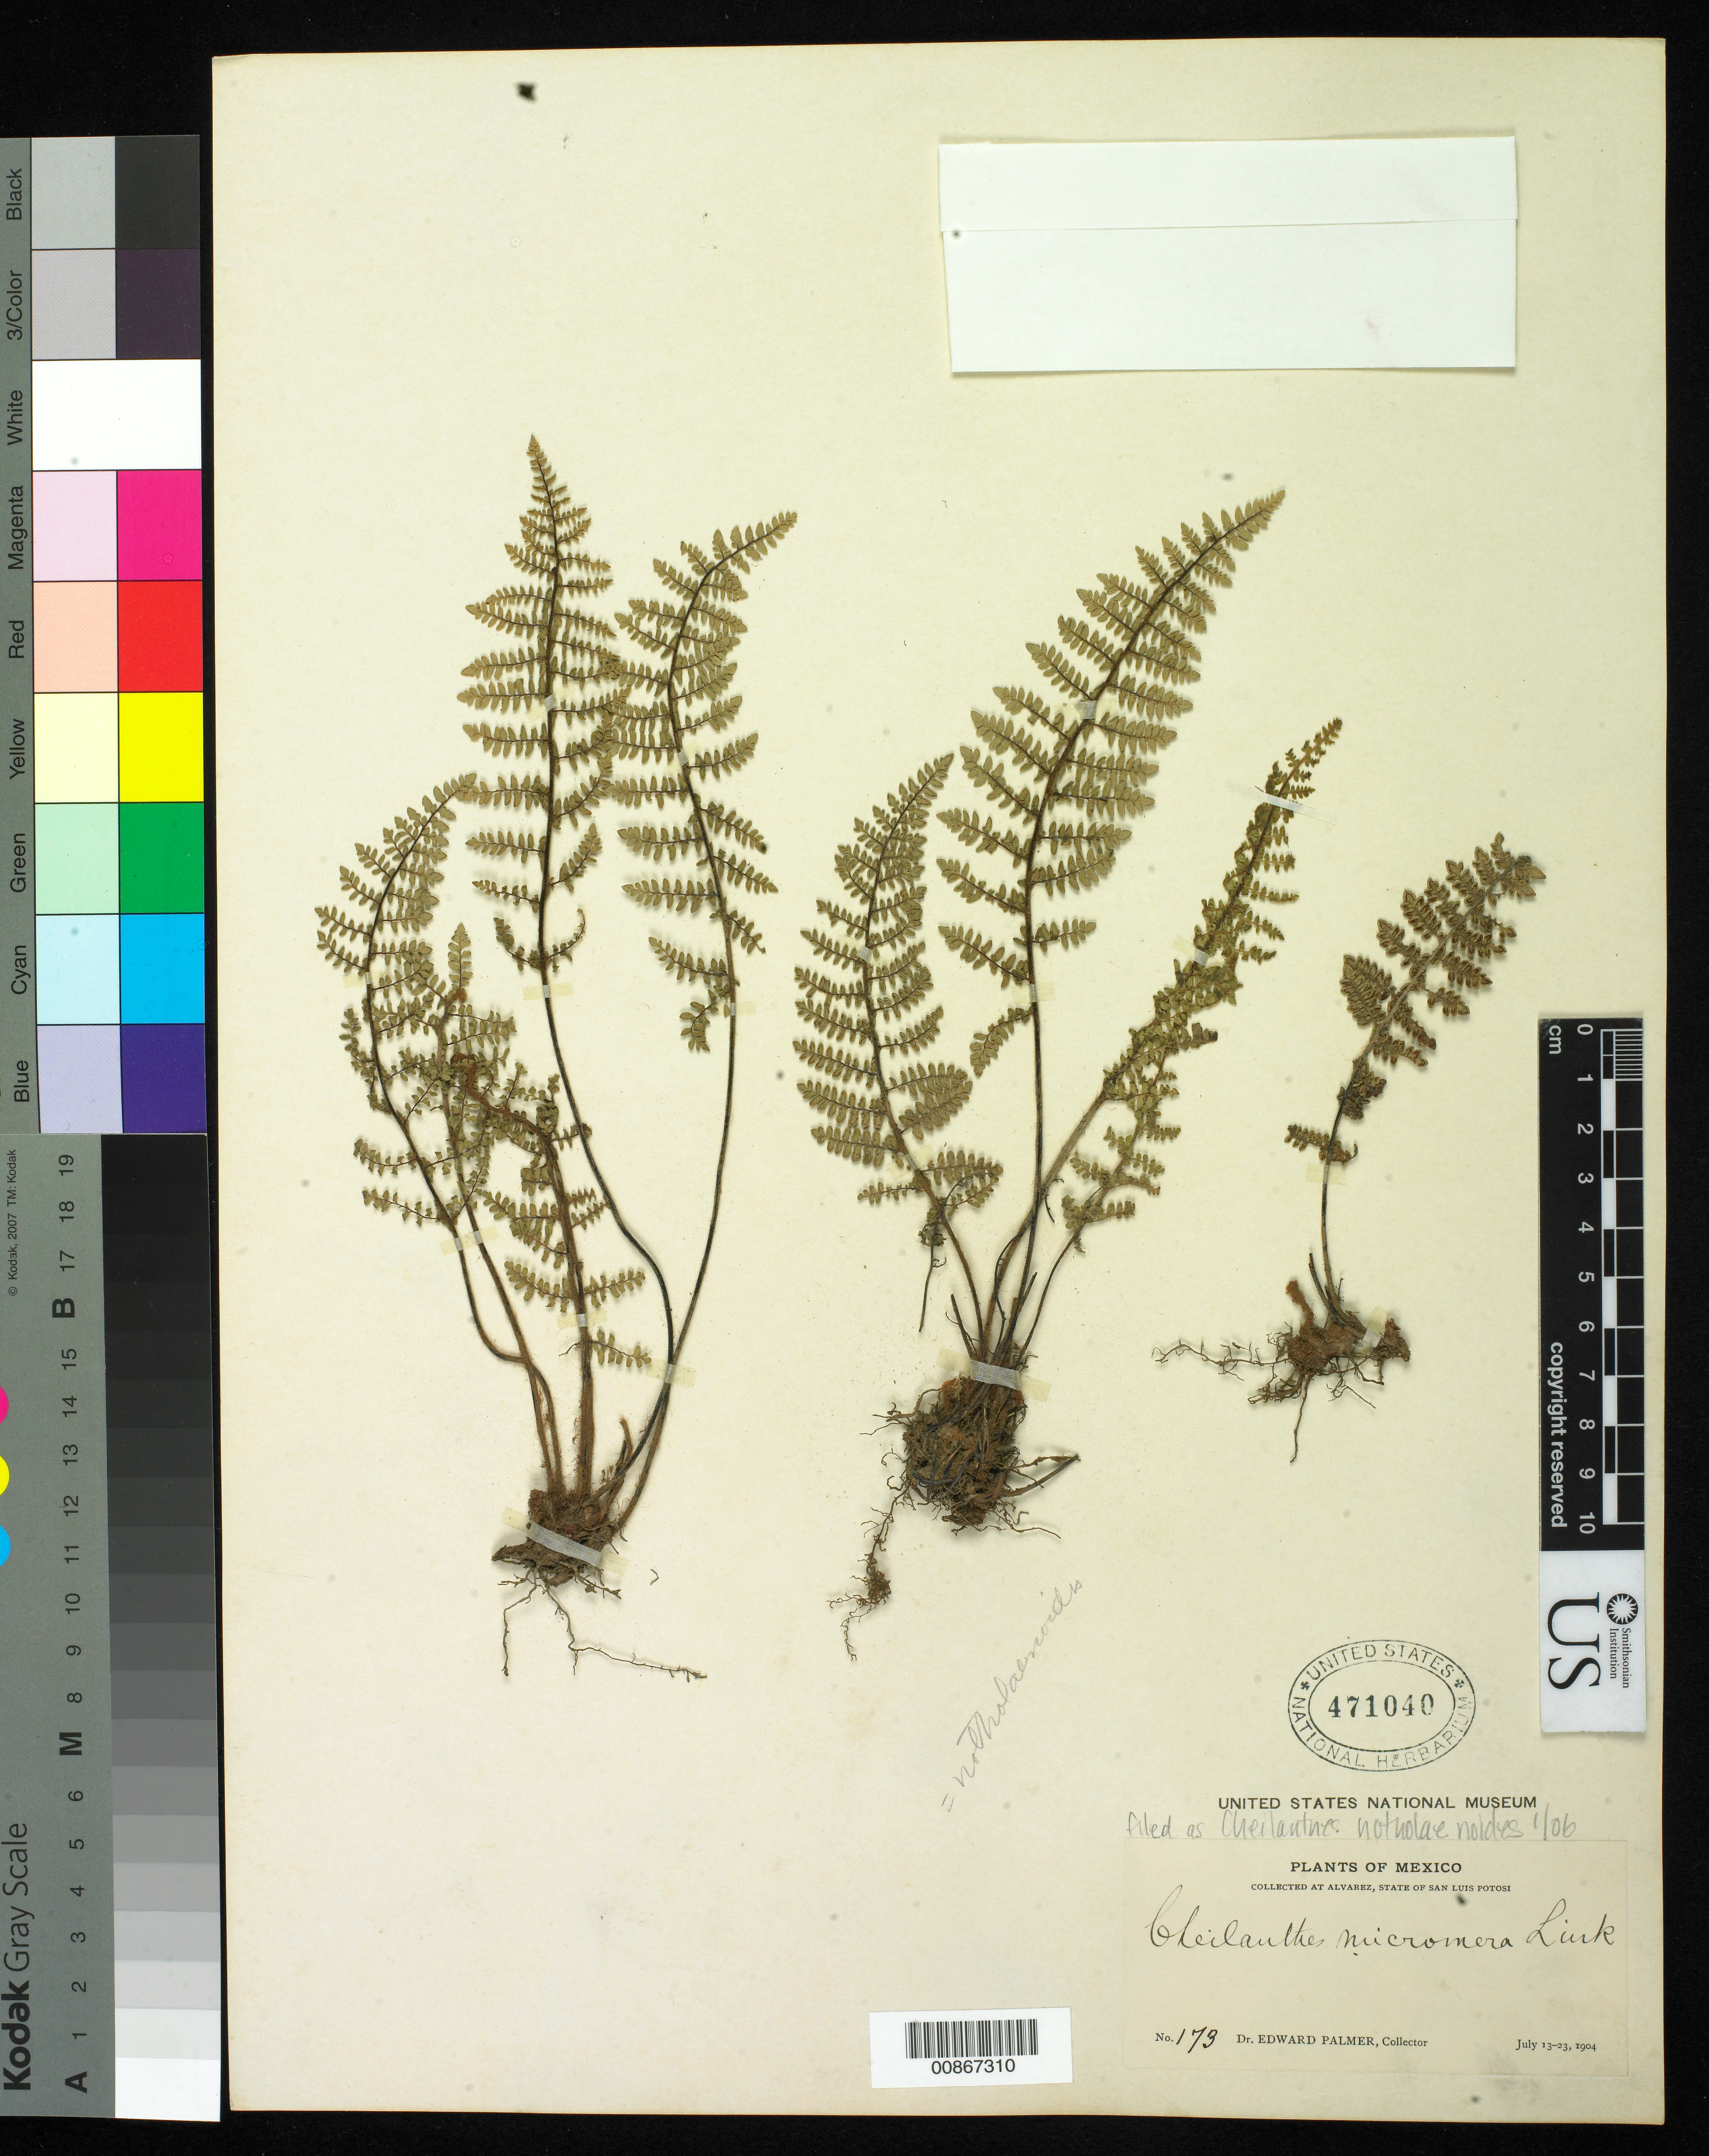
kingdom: Plantae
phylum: Tracheophyta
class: Polypodiopsida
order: Polypodiales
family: Pteridaceae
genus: Myriopteris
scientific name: Myriopteris notholaenoides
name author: (Desv.) Grusz & Windham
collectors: E. Palmer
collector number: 173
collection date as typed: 13 Jul 1904 to 23 Jul 1904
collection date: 1904-07-13/1904-07-23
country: Mexico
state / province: San Luis Potosí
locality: Alvarez, San Luis Potosí.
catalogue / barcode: US 471040